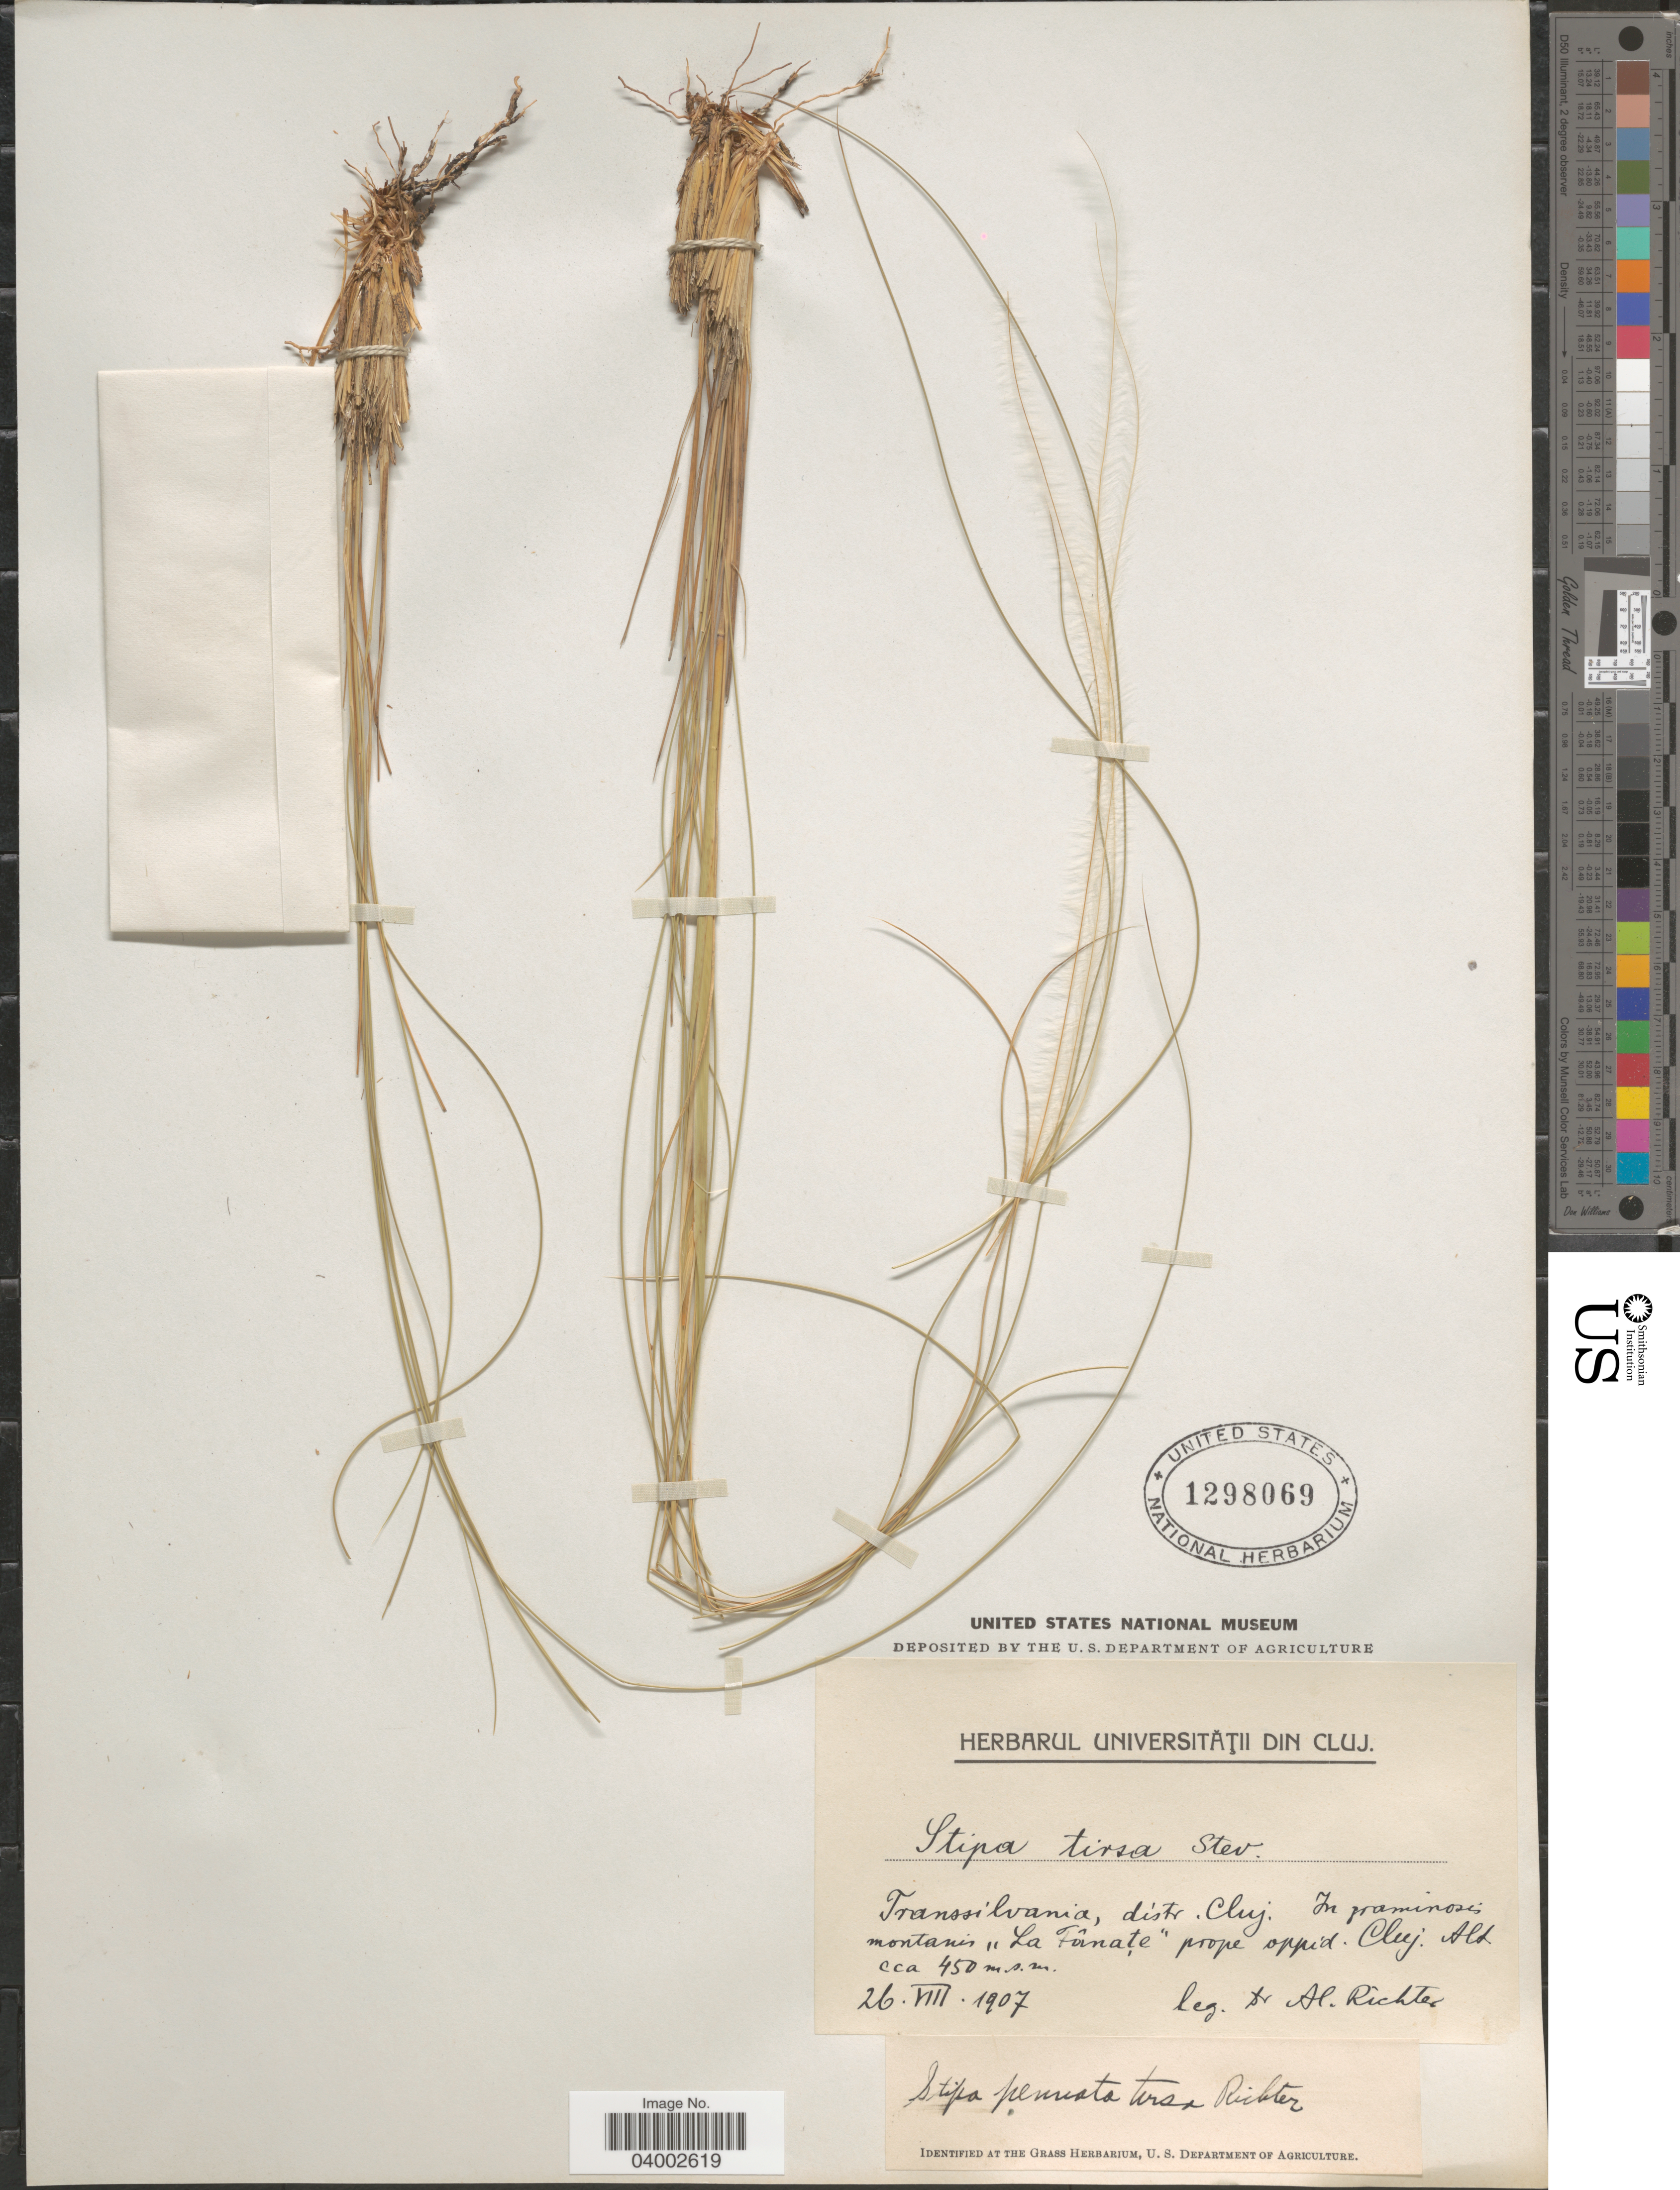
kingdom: Plantae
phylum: Tracheophyta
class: Liliopsida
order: Poales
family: Poaceae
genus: Stipa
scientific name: Stipa tirsa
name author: Steven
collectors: A. Richter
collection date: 1907-08-26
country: Romania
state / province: Cluj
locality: Transsilvania, distr. Cluj. In graminosis montanis "La Fânate" prope oppid. Cluj.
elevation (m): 450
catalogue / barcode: US 1298069